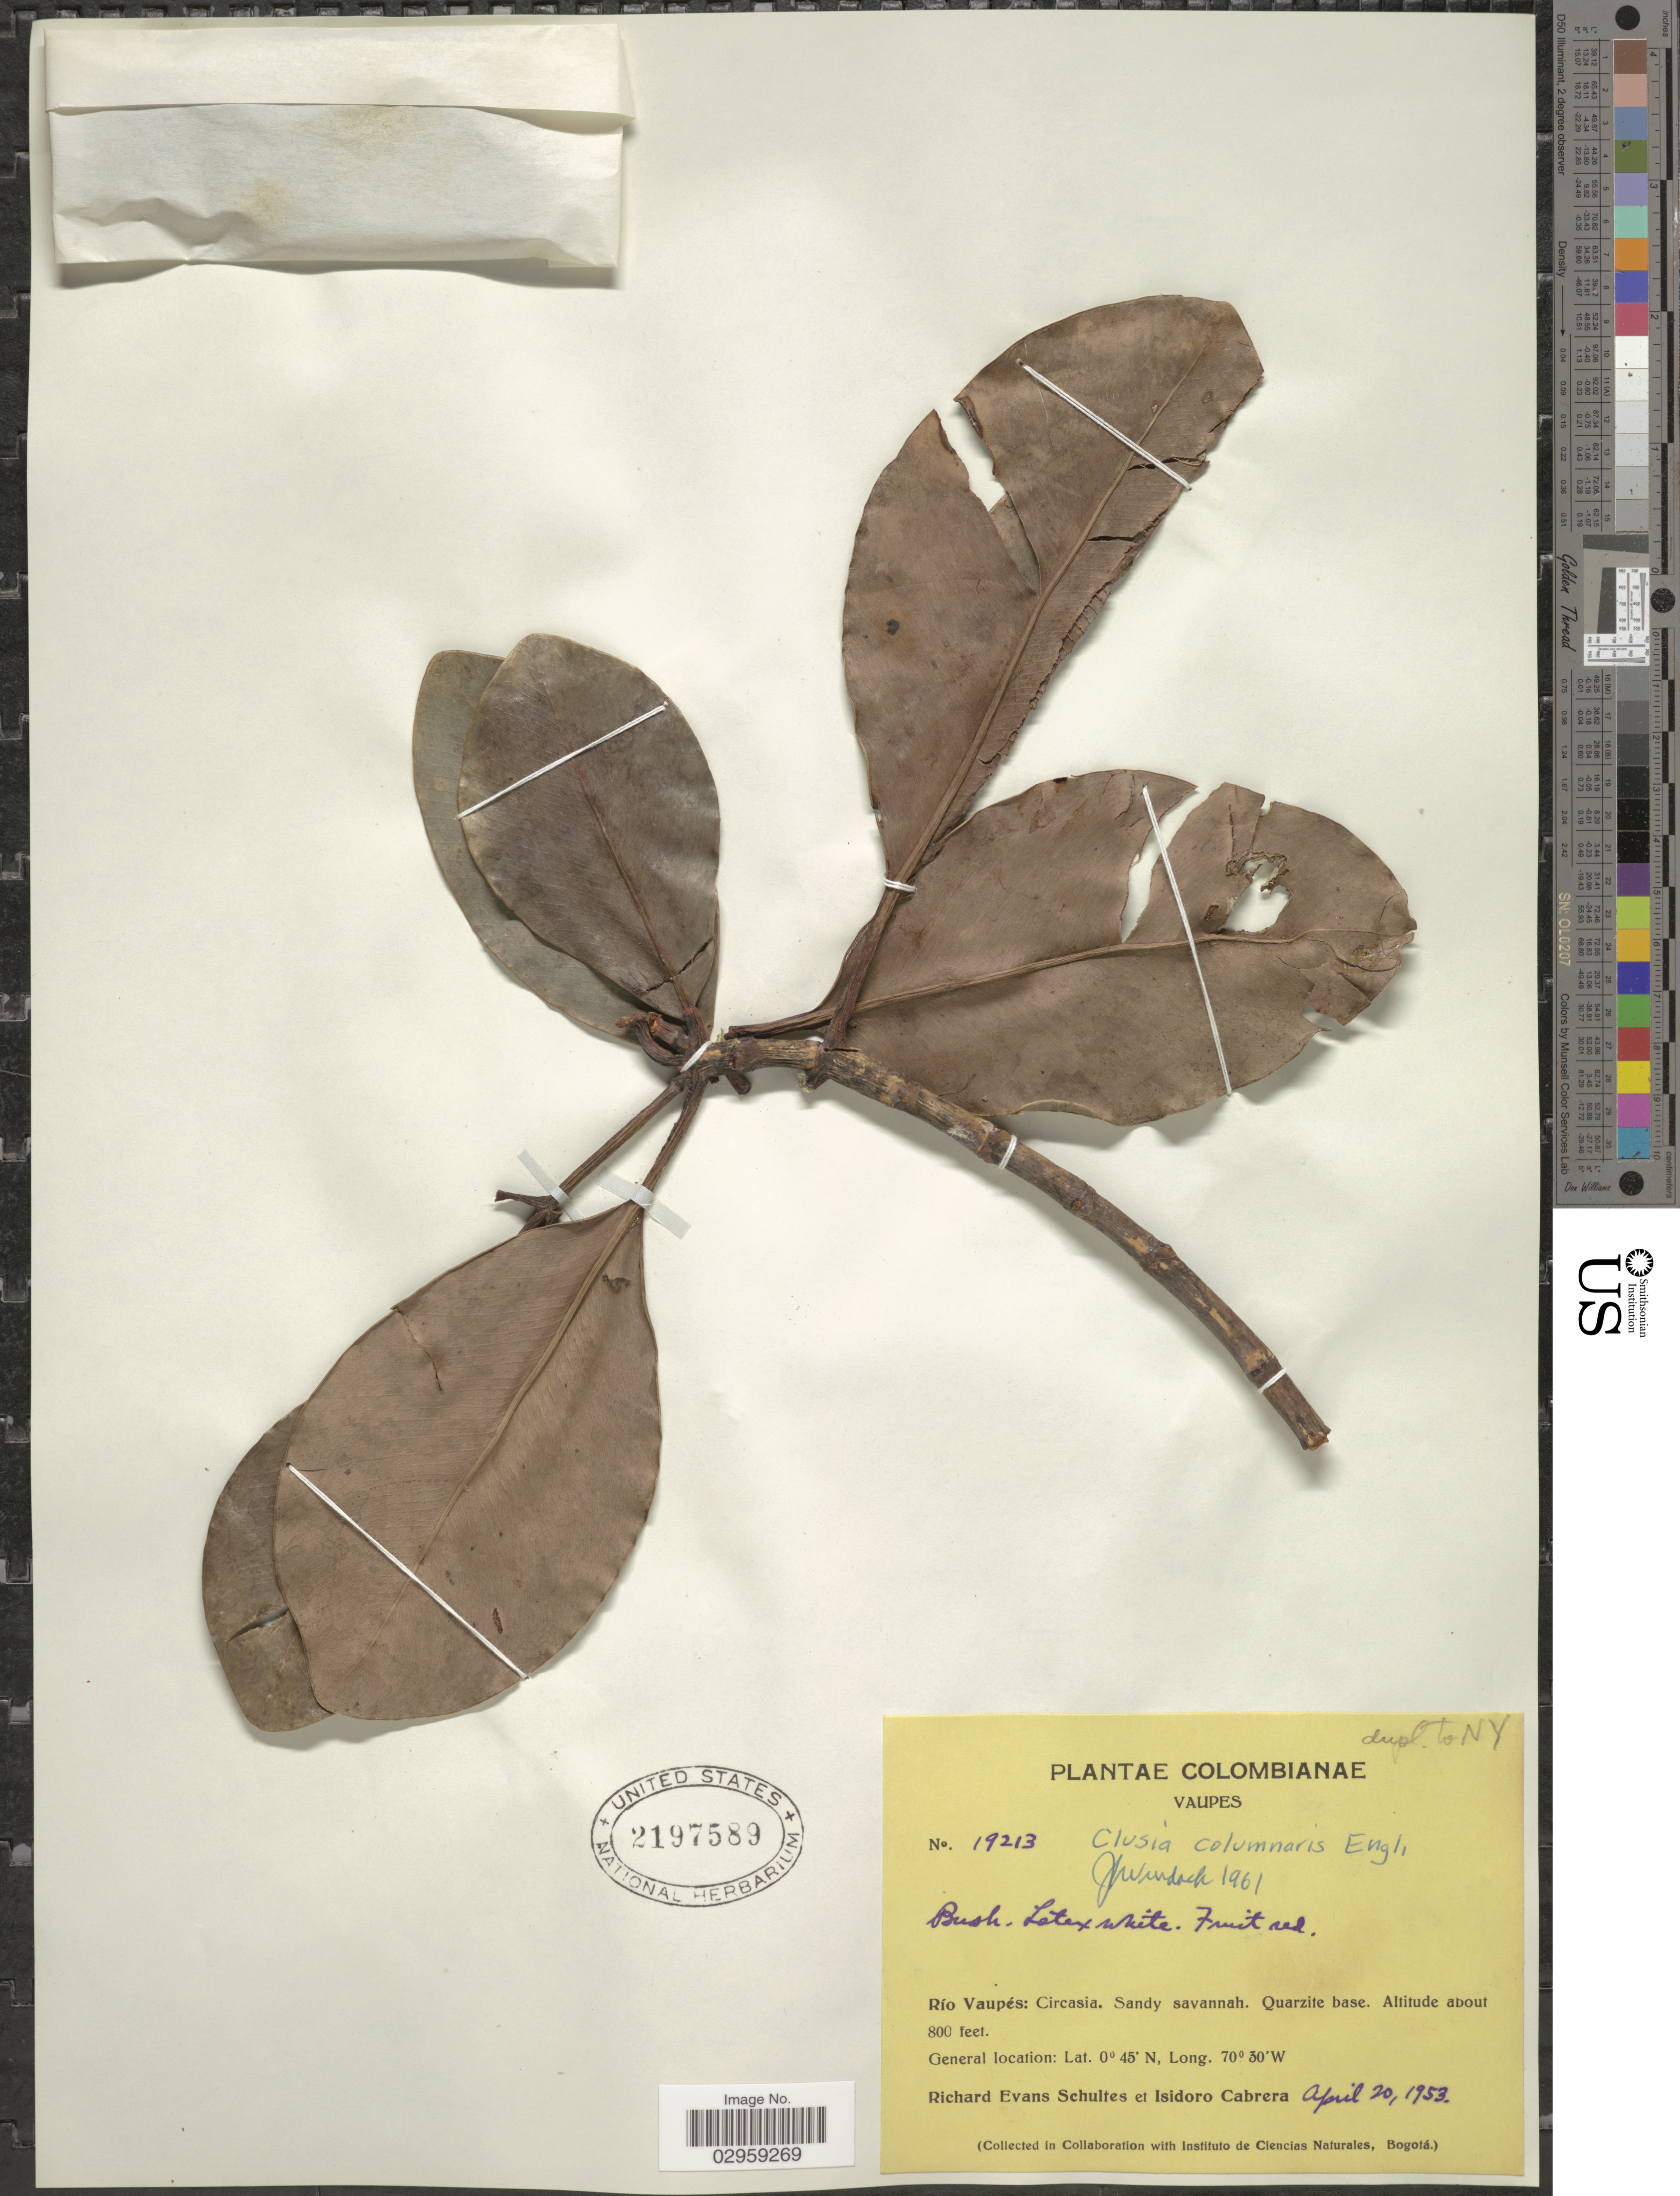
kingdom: Plantae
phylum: Tracheophyta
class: Magnoliopsida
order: Malpighiales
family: Clusiaceae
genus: Clusia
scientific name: Clusia columnaris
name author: Engl.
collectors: R. E. Schultes & I. Cabrera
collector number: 19213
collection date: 1953-04-20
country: Colombia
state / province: Vaupés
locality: Río Vaupés: Circasia. Sandy savannah. Quartzite base.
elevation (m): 244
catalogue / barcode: US 2197589